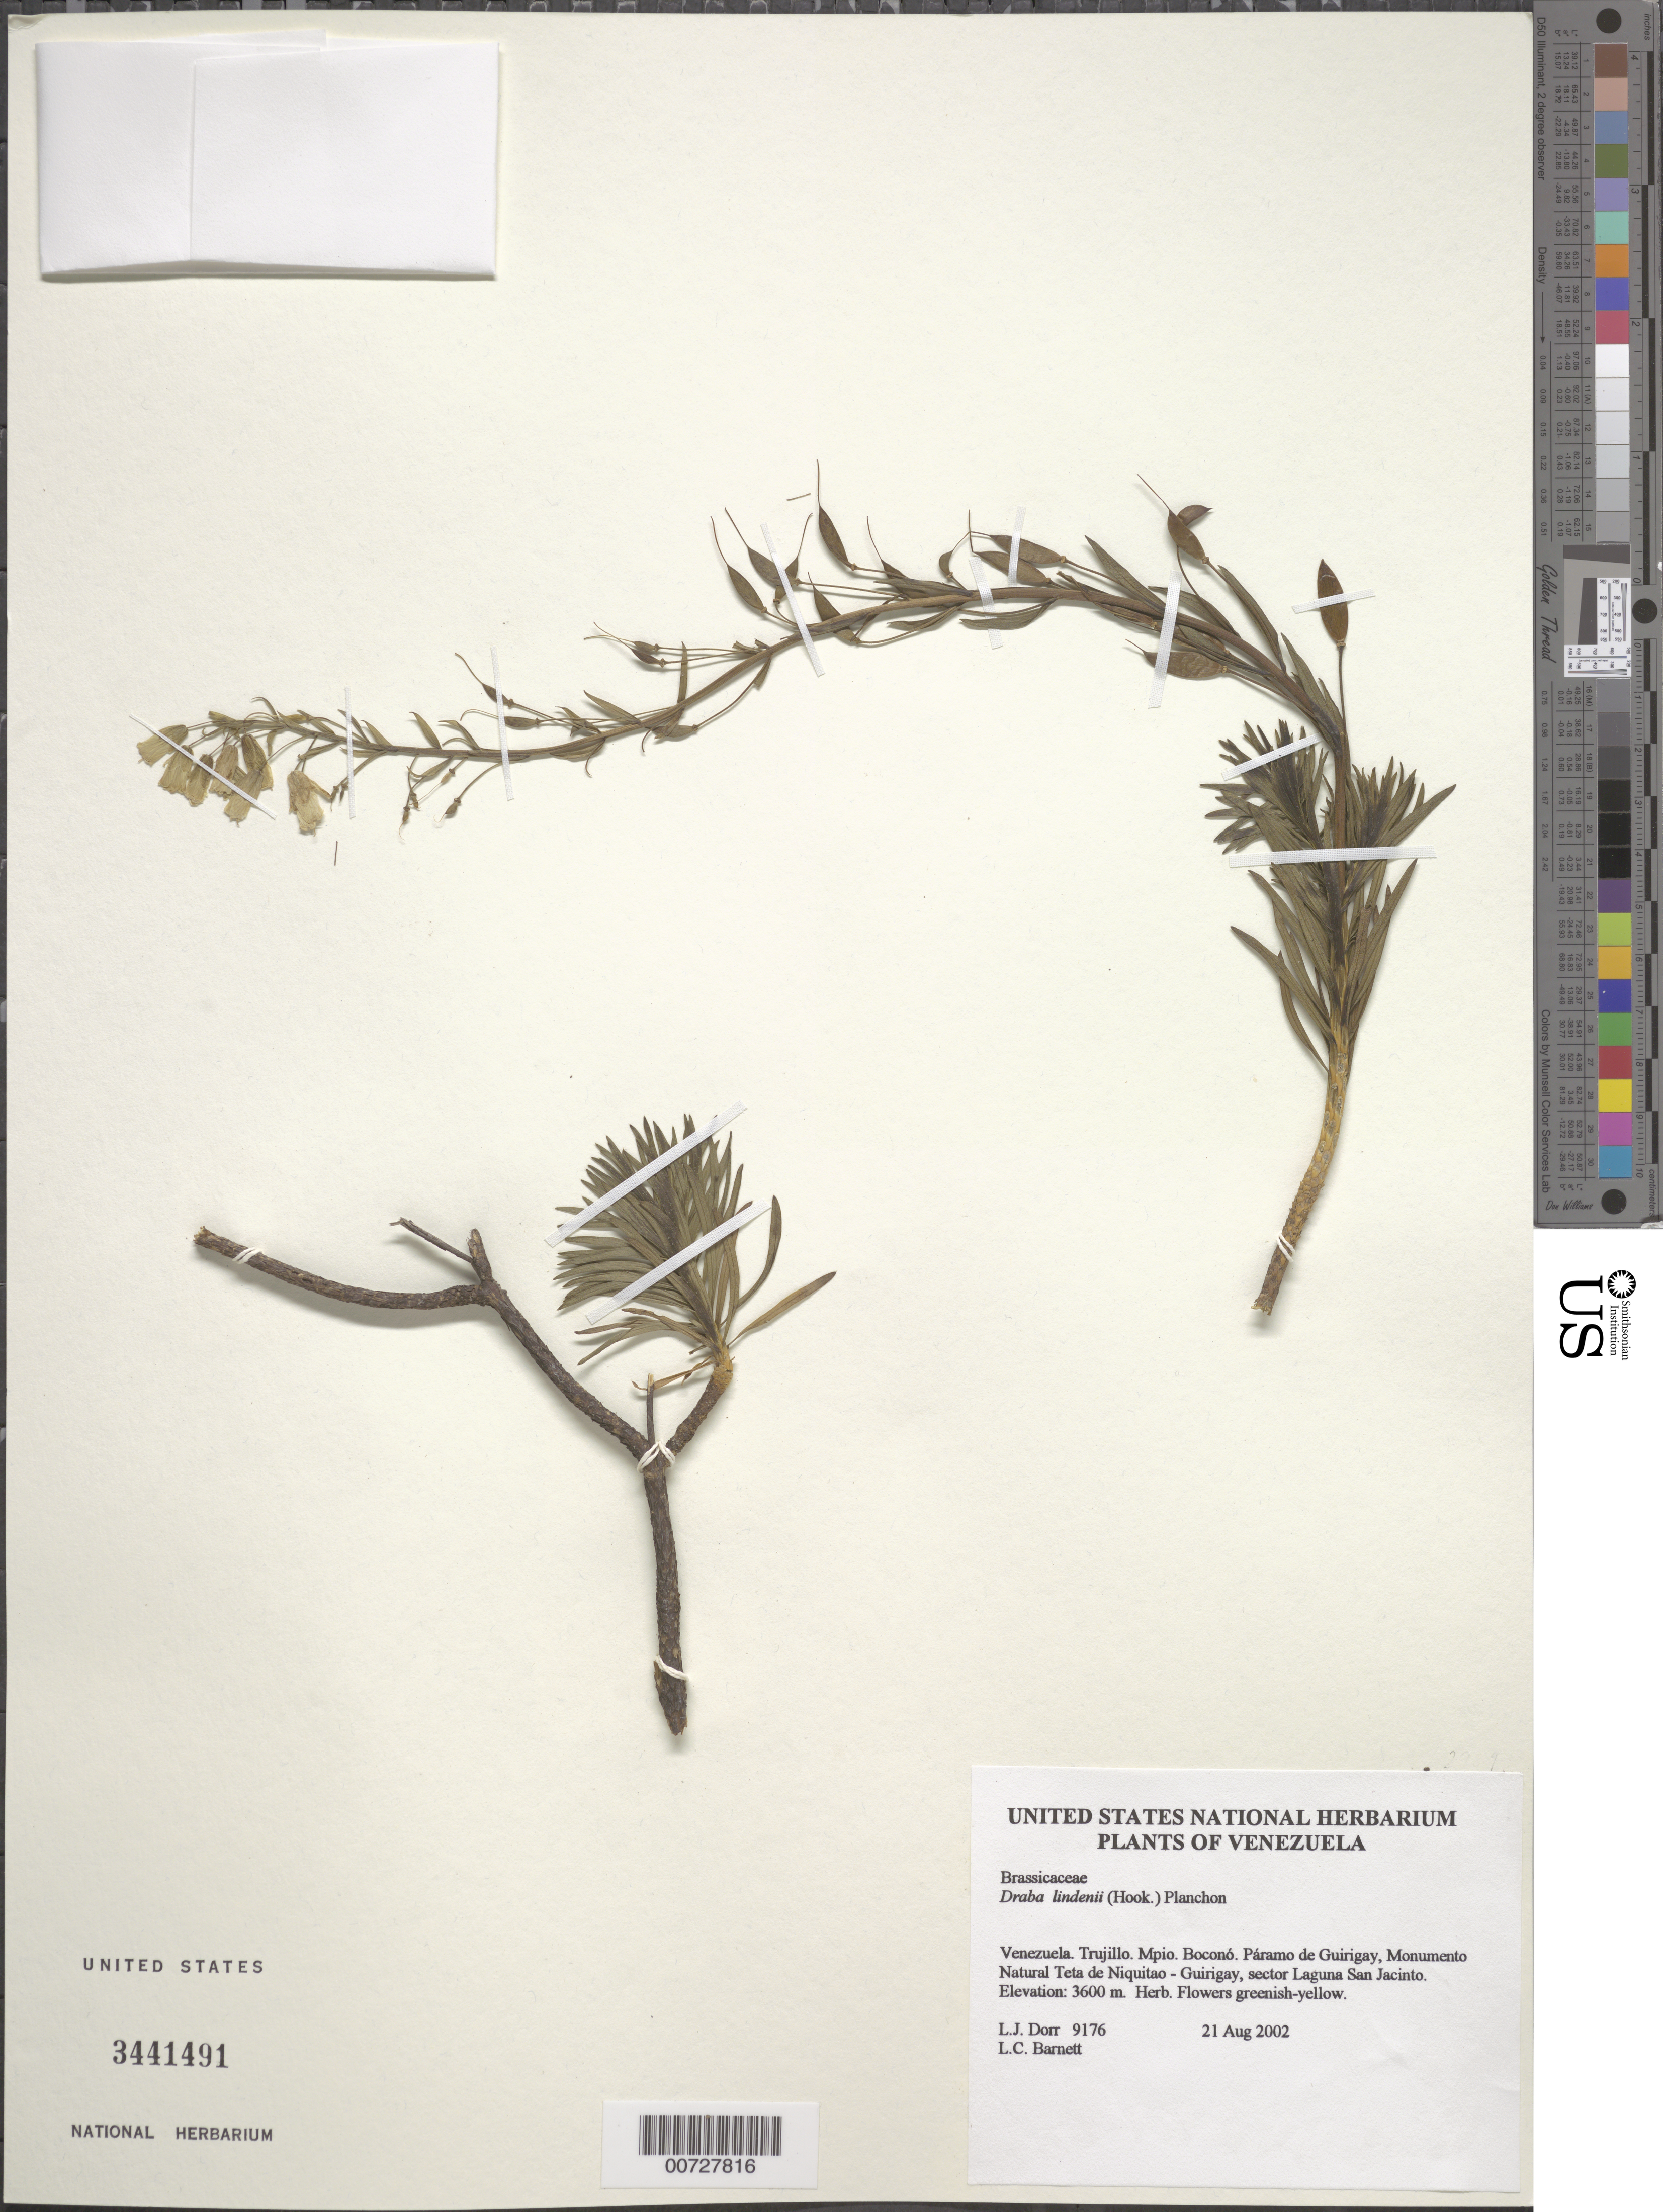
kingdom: Plantae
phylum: Tracheophyta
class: Magnoliopsida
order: Brassicales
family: Brassicaceae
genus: Draba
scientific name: Draba lindenii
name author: (Hook.) Planch.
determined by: Dorr, L. J., (BOT), Smithsonian Institution - National Museum of Natural History (UNITED STATES)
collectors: L. J. Dorr & L. C. Barnett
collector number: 9176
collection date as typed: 21 Aug 2002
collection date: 2002-08-21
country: Venezuela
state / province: Trujillo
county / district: Boconó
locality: Páramo de Guirigay, Monumento Natural Teta de Niquitao - Guirigay, sector Laguna San Jacinto.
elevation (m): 3600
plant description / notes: PORT, US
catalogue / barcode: US 3441491